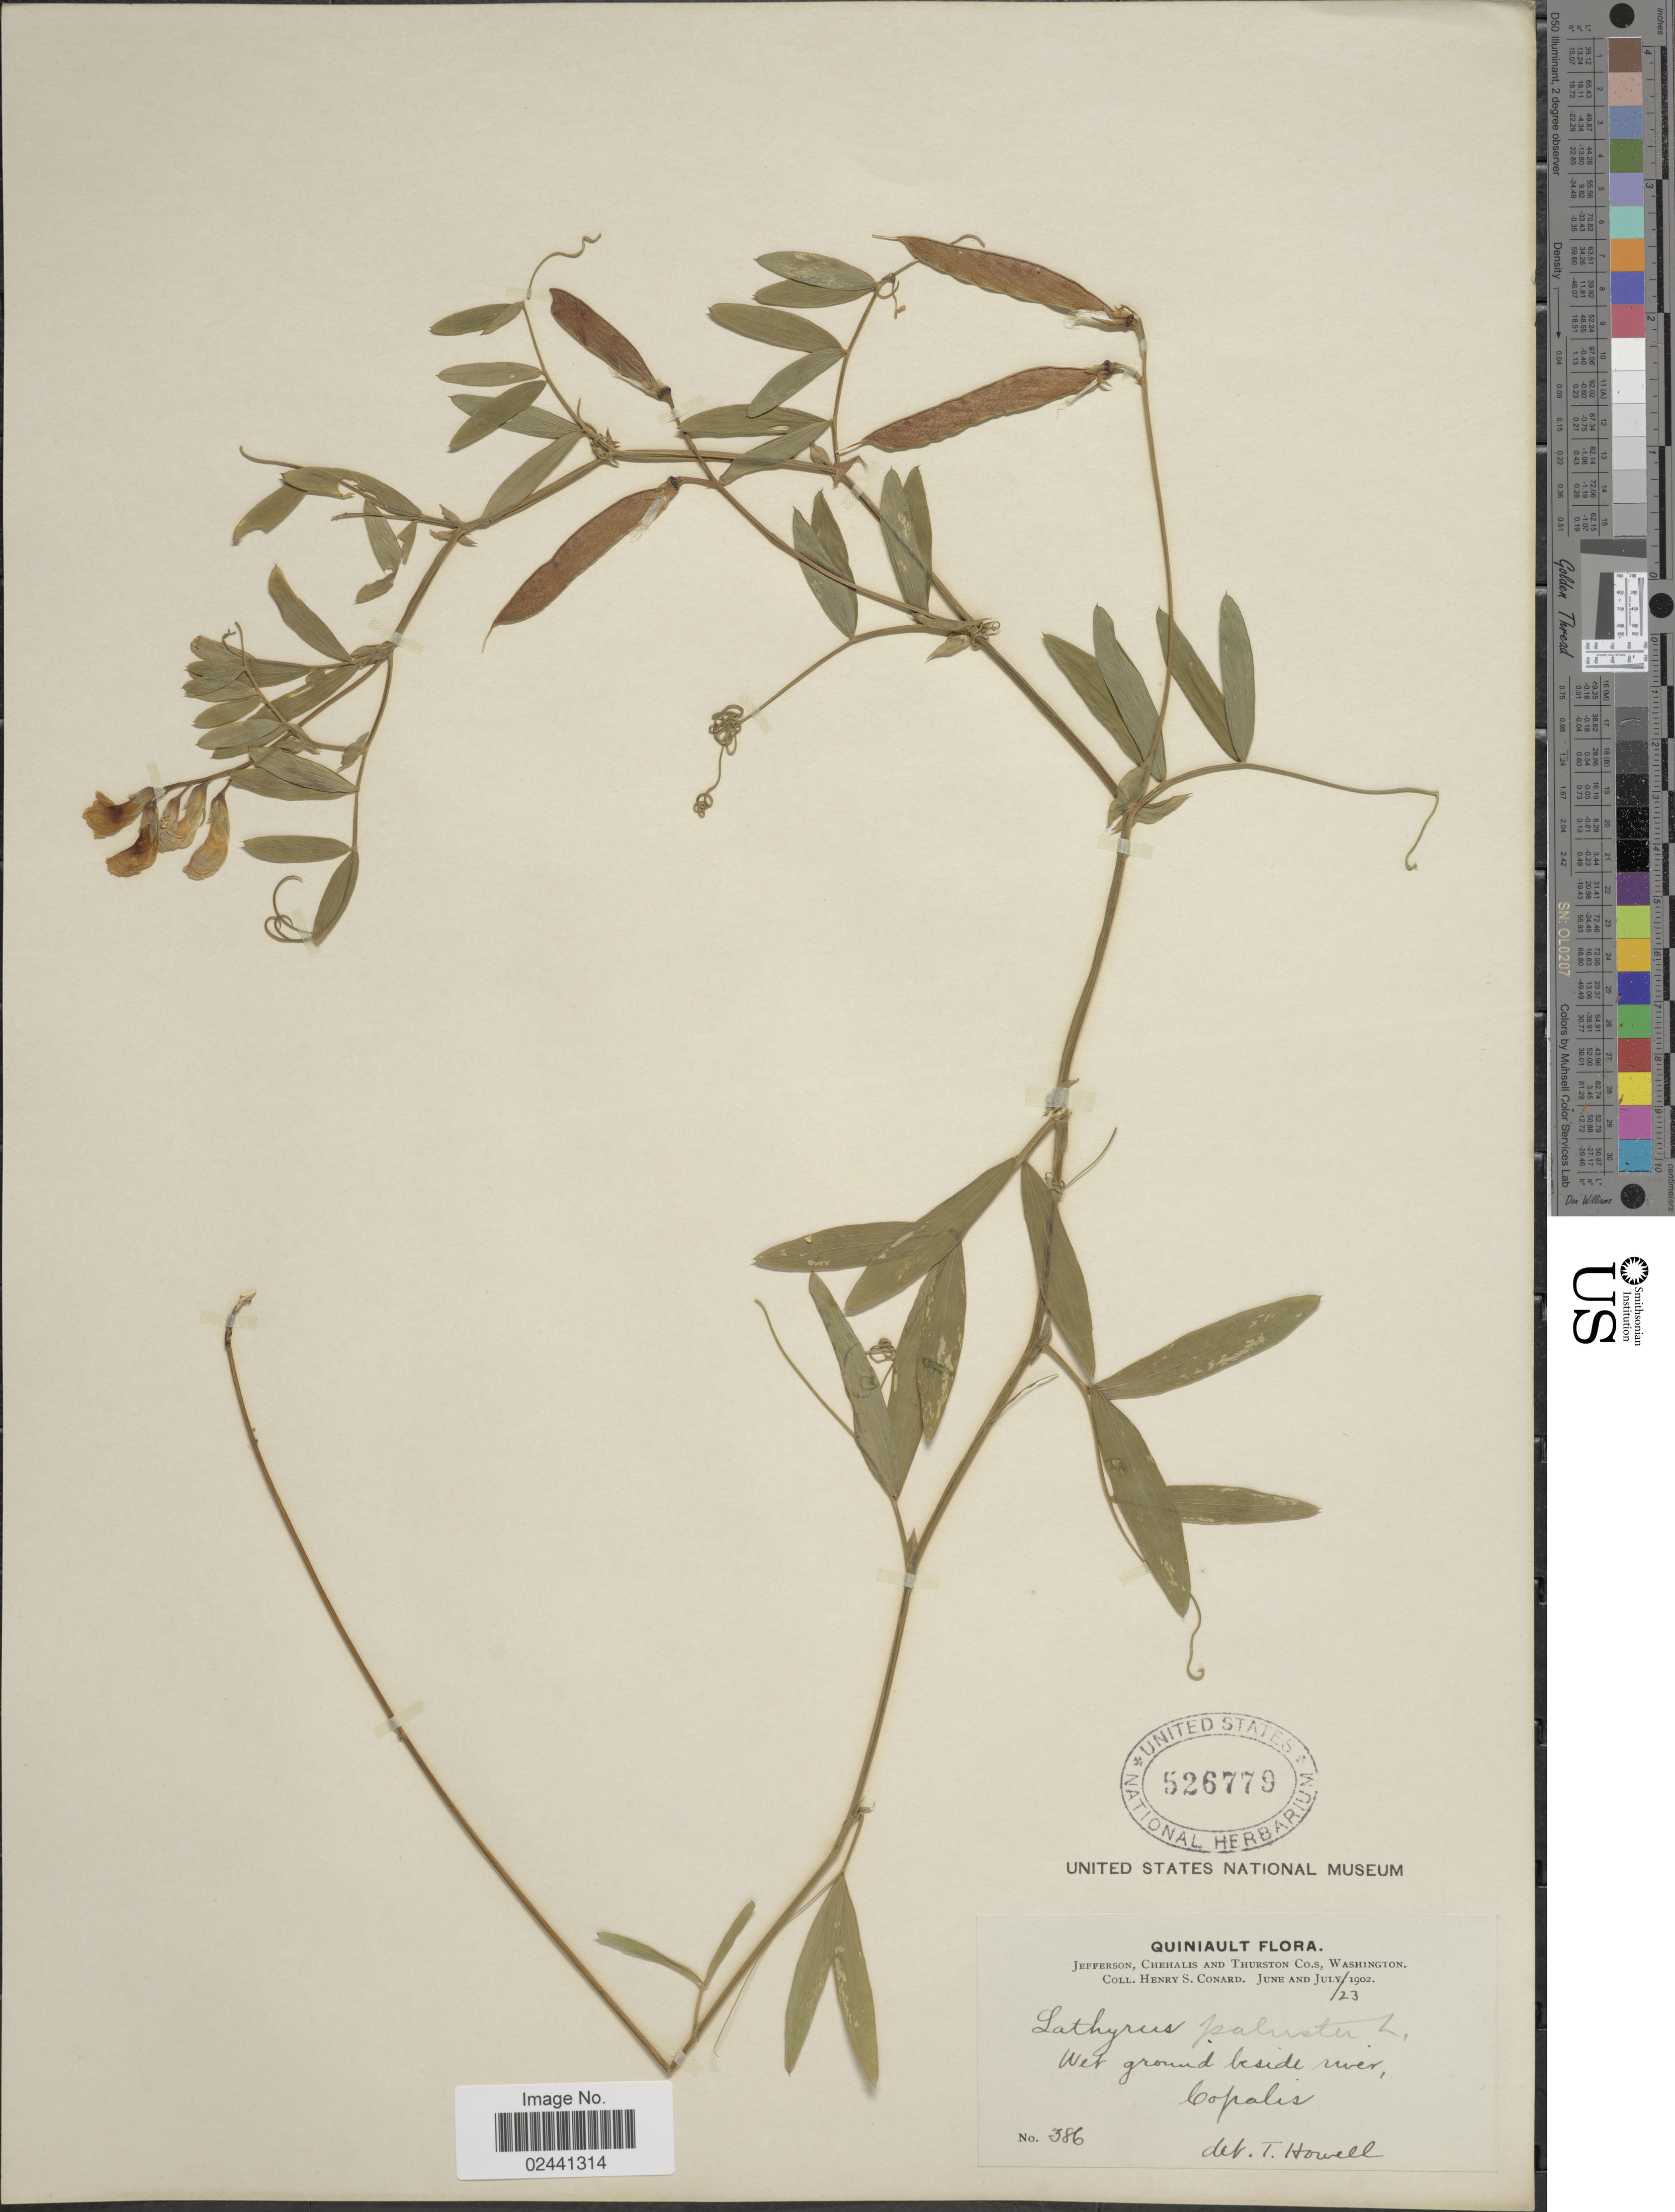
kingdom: Plantae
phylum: Tracheophyta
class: Magnoliopsida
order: Fabales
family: Fabaceae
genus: Lathyrus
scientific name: Lathyrus palustris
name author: L.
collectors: H. S. Conard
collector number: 386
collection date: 1902-07-23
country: United States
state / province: Washington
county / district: Thurston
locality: Quiniault, Jefferspm, Chehalis and Thurston Co.s, Copalis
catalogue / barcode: US 526779